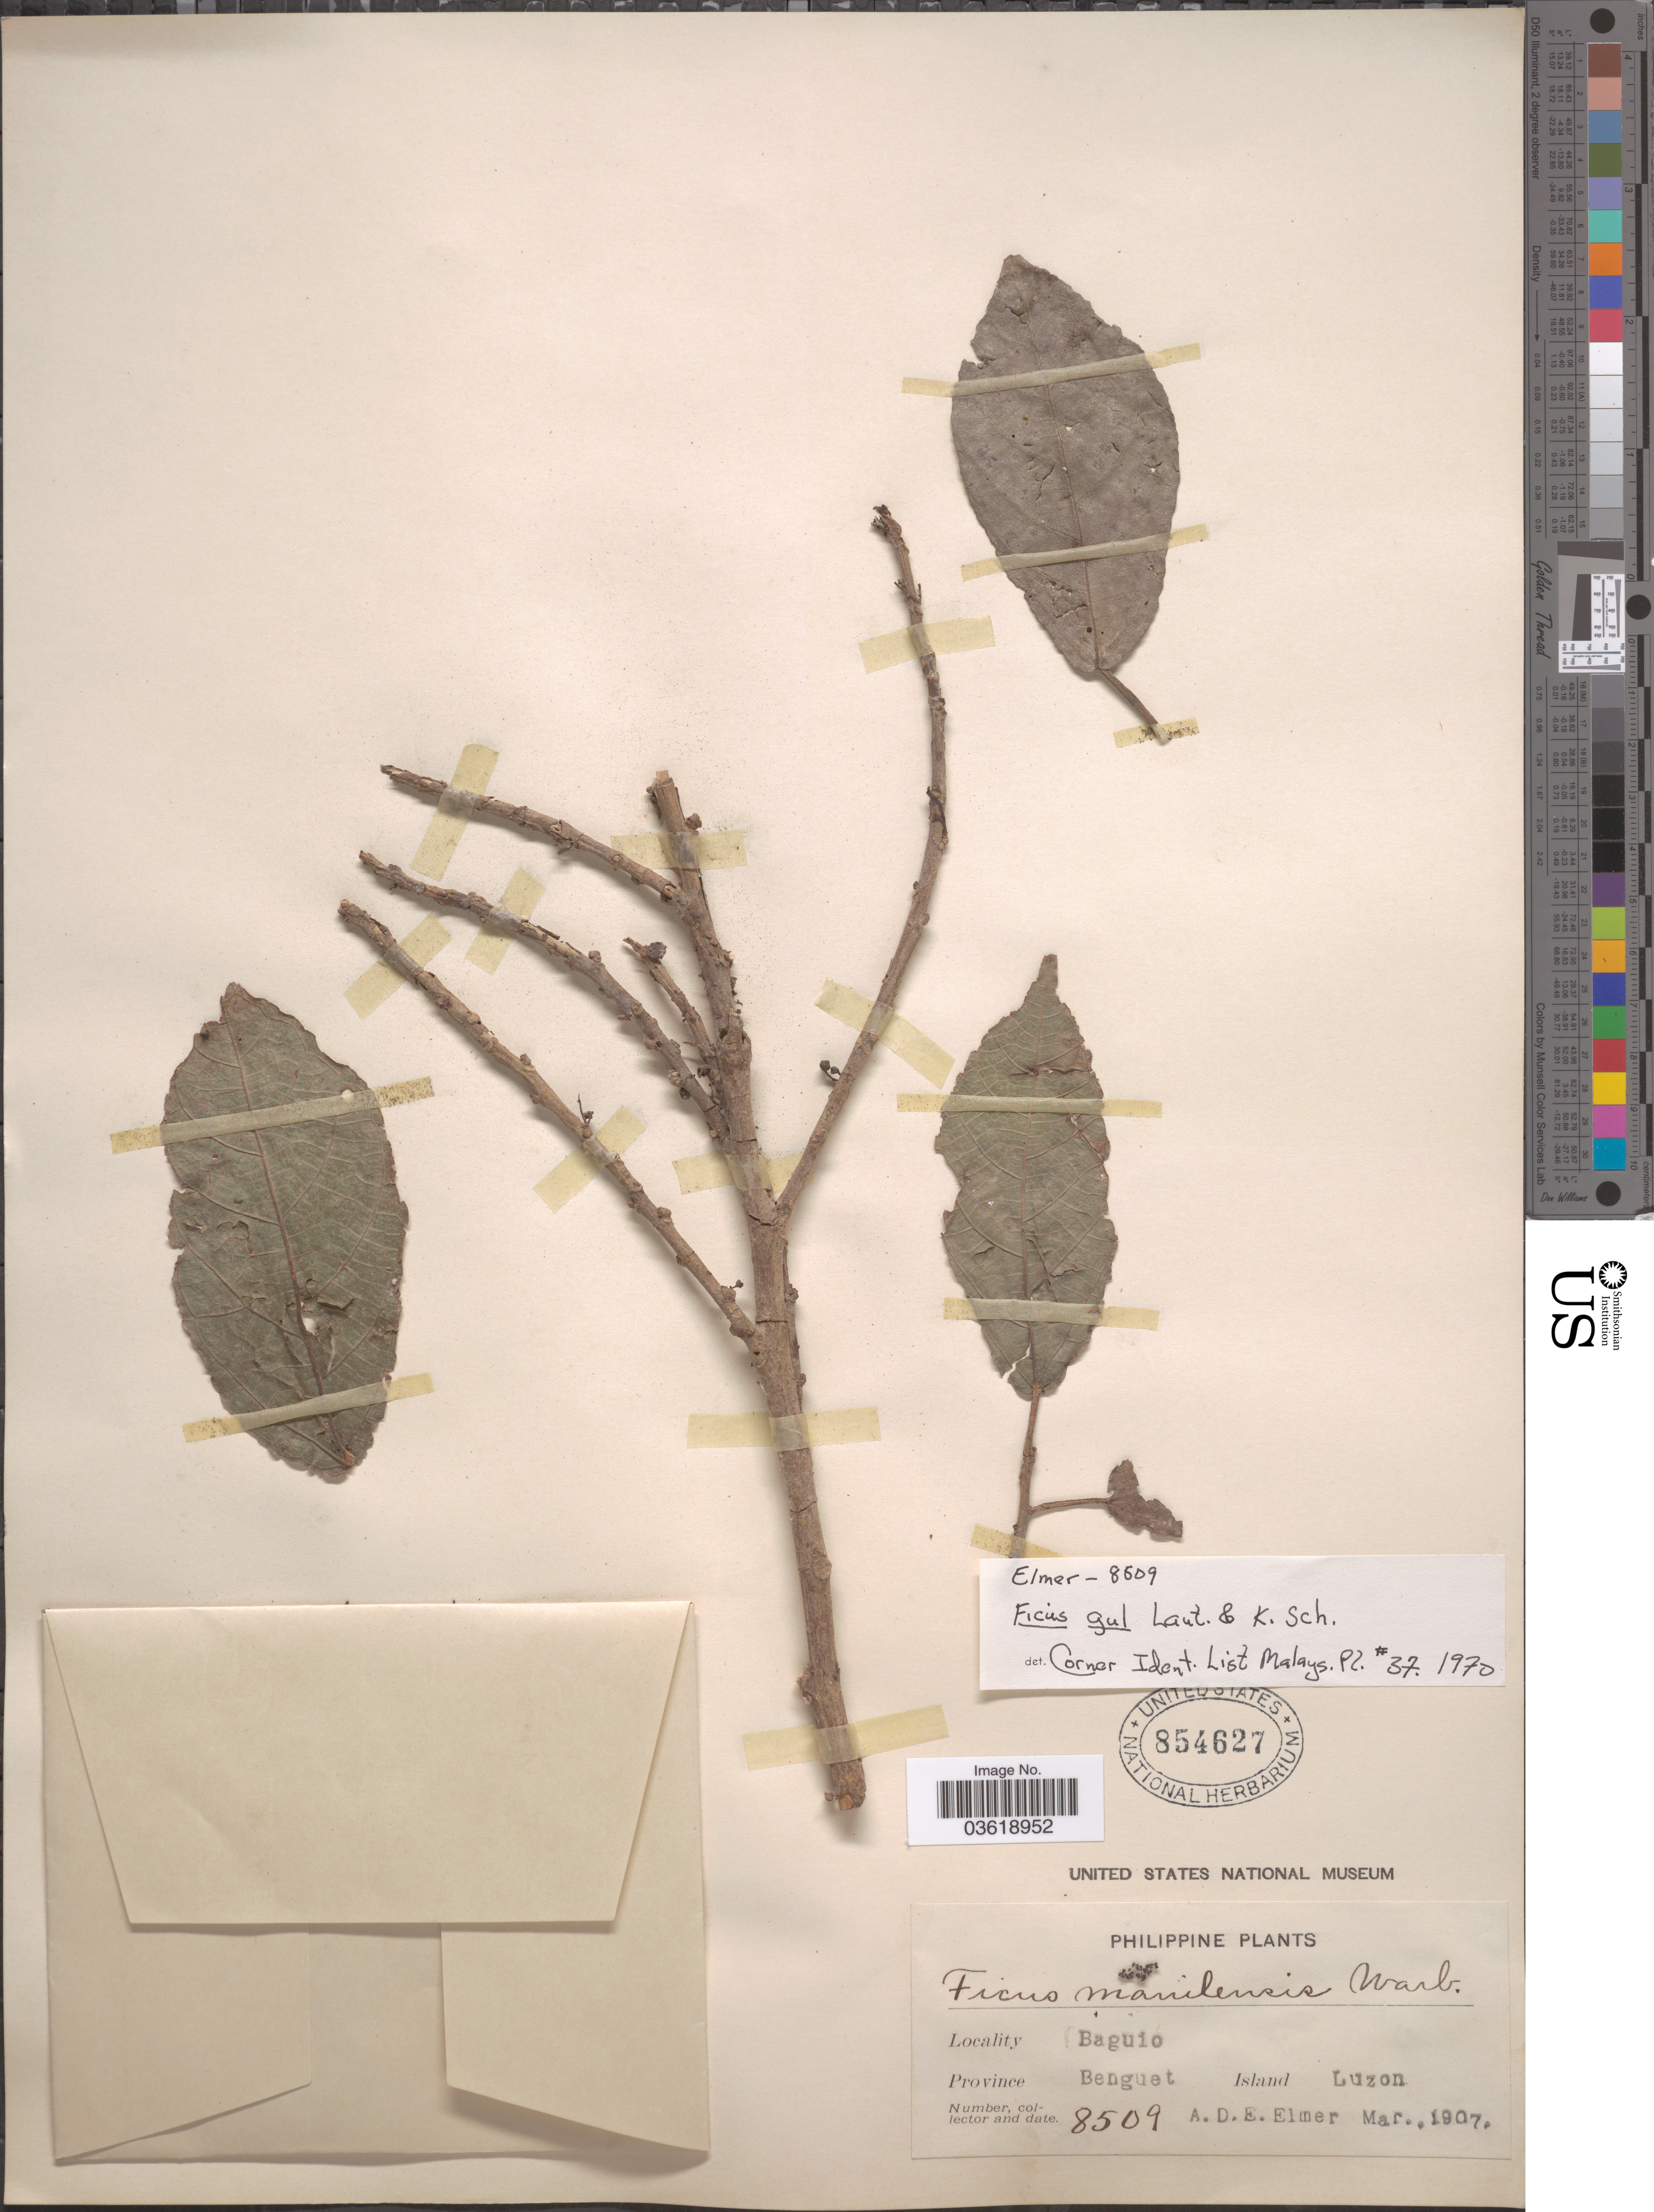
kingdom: Plantae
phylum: Tracheophyta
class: Magnoliopsida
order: Rosales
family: Moraceae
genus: Ficus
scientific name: Ficus gul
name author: Lauterb. & K. Schum.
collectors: A. D. E. Elmer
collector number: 8509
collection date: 1907-03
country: Philippines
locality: Baguio. Province Benguet. Island Luzon.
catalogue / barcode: US 854627